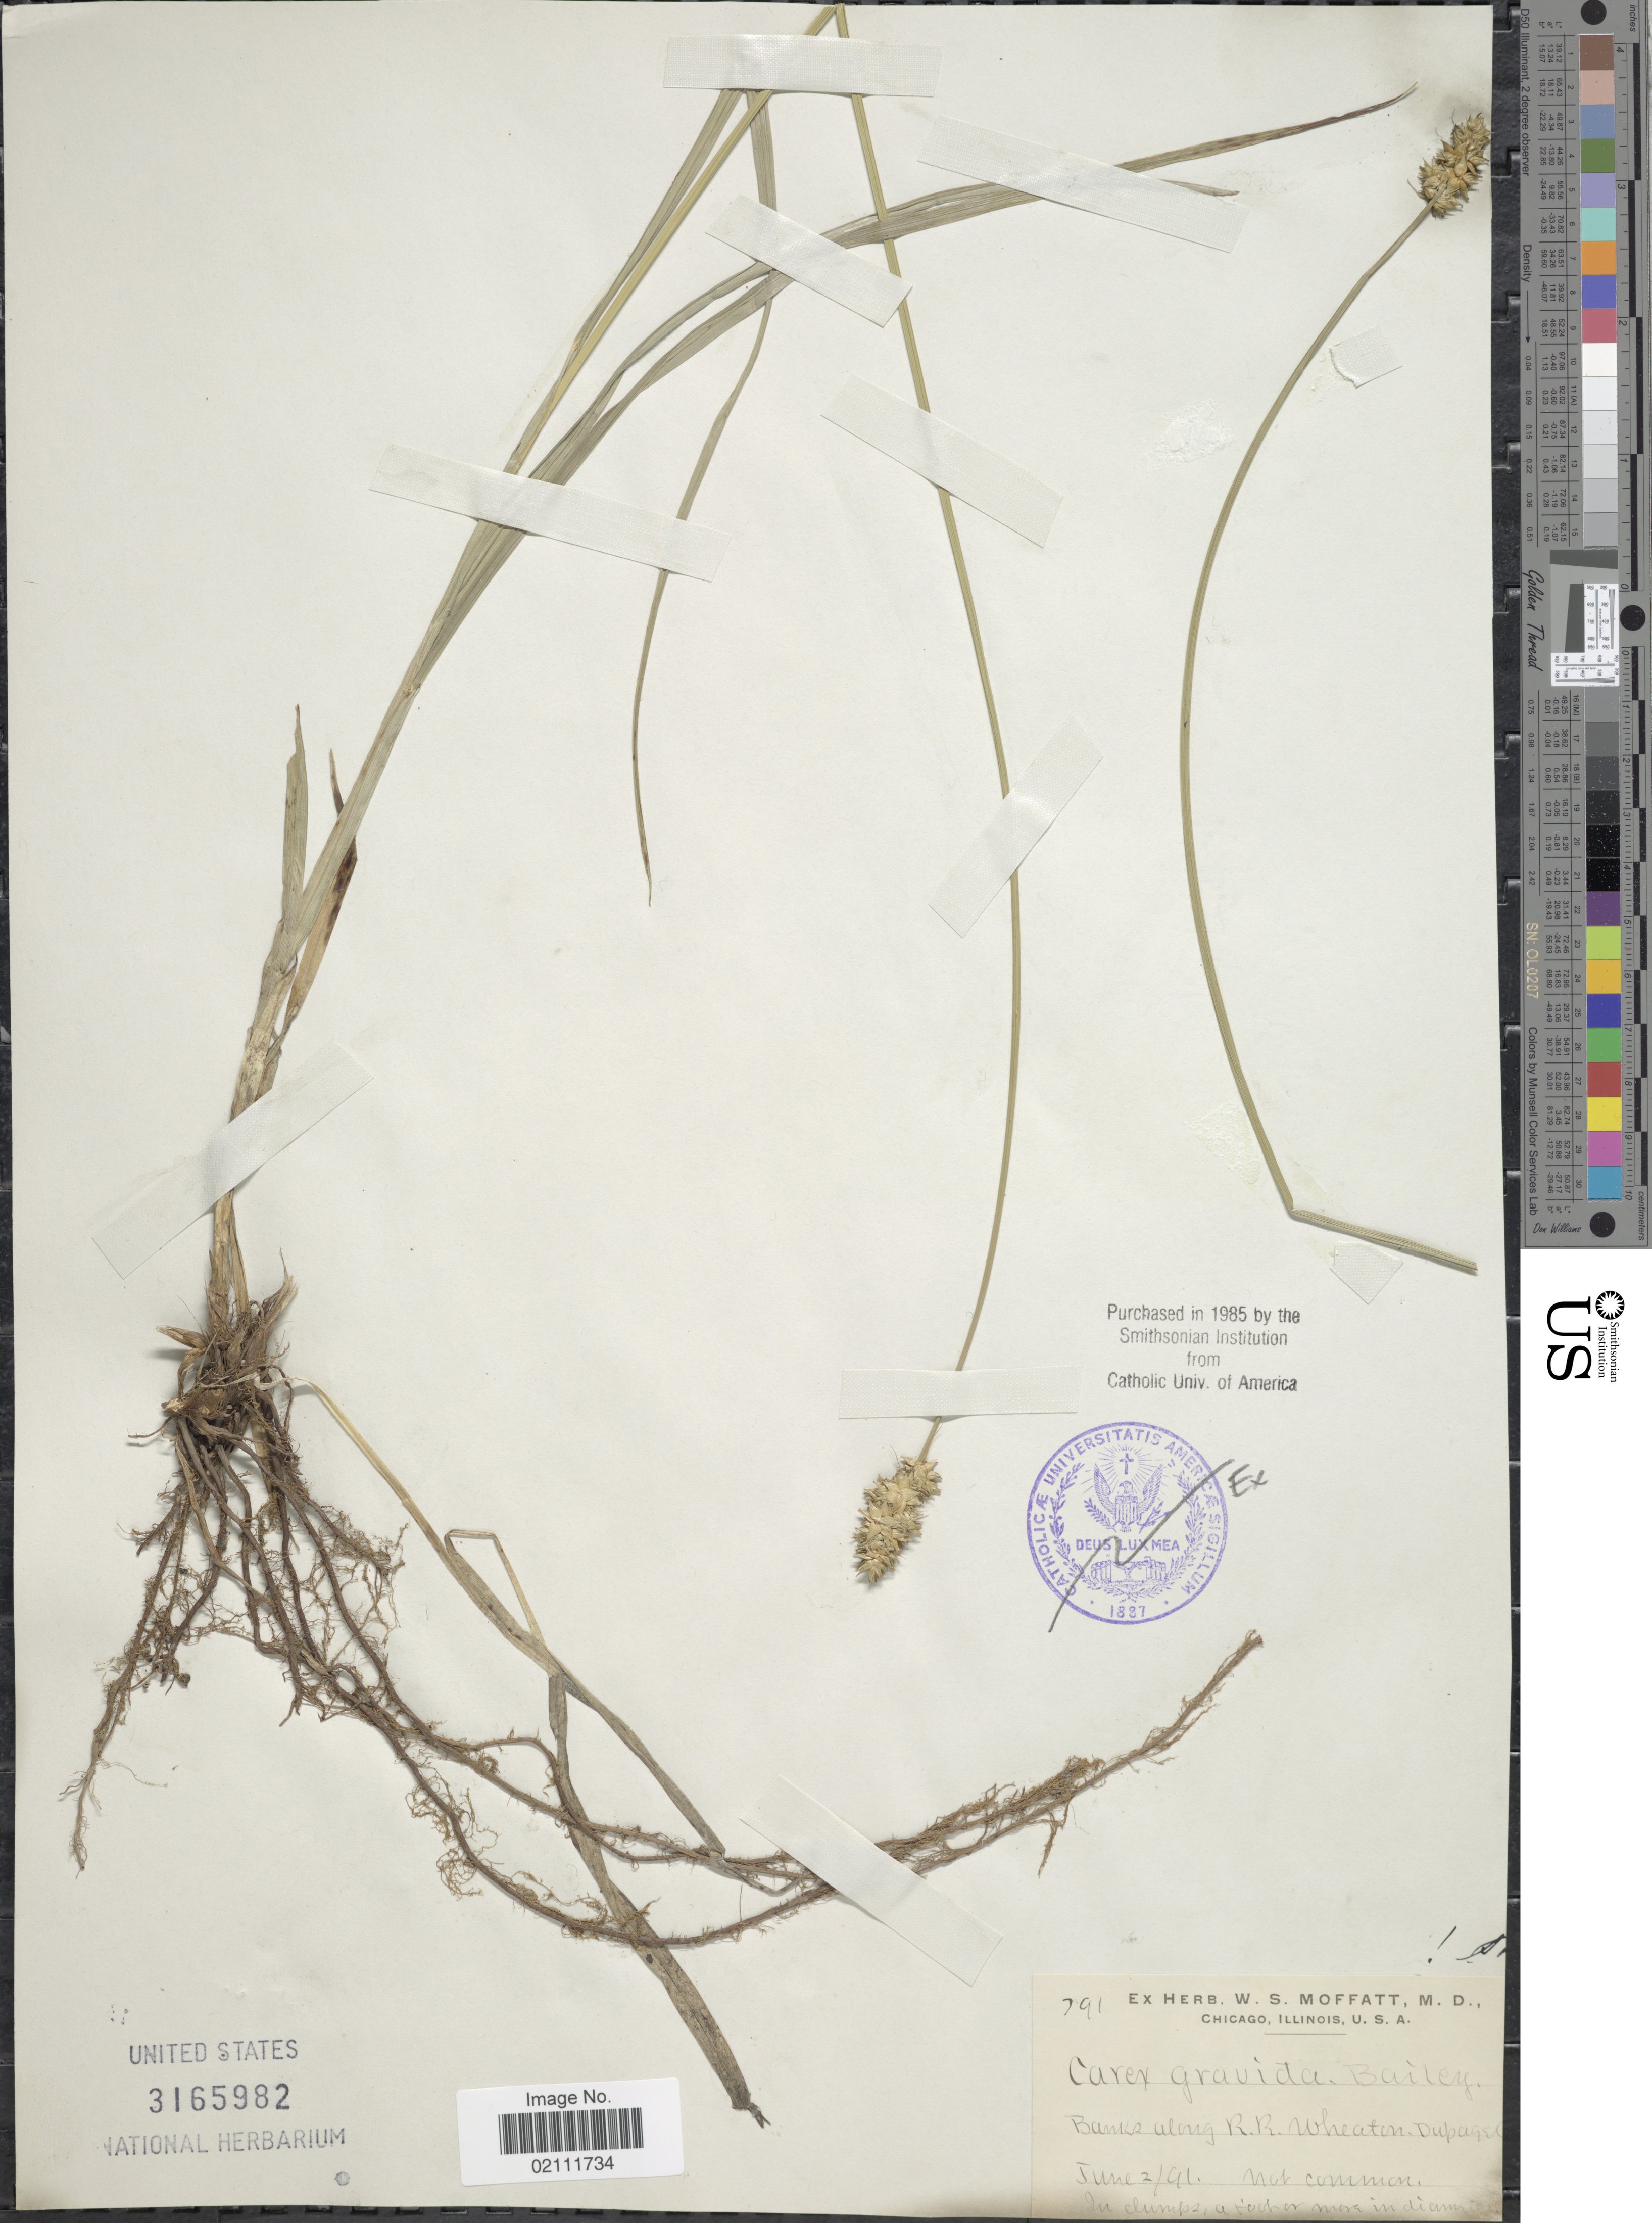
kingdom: Plantae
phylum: Tracheophyta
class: Liliopsida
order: Poales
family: Cyperaceae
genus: Carex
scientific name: Carex gravida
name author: L.H. Bailey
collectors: ex herb. W. S. Moffatt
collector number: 791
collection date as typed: Transcribed d/m/y: 2/6/91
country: United States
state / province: Illinois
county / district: DuPage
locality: Banks along R.R. Wheaton, Dupage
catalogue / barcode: US 3165982